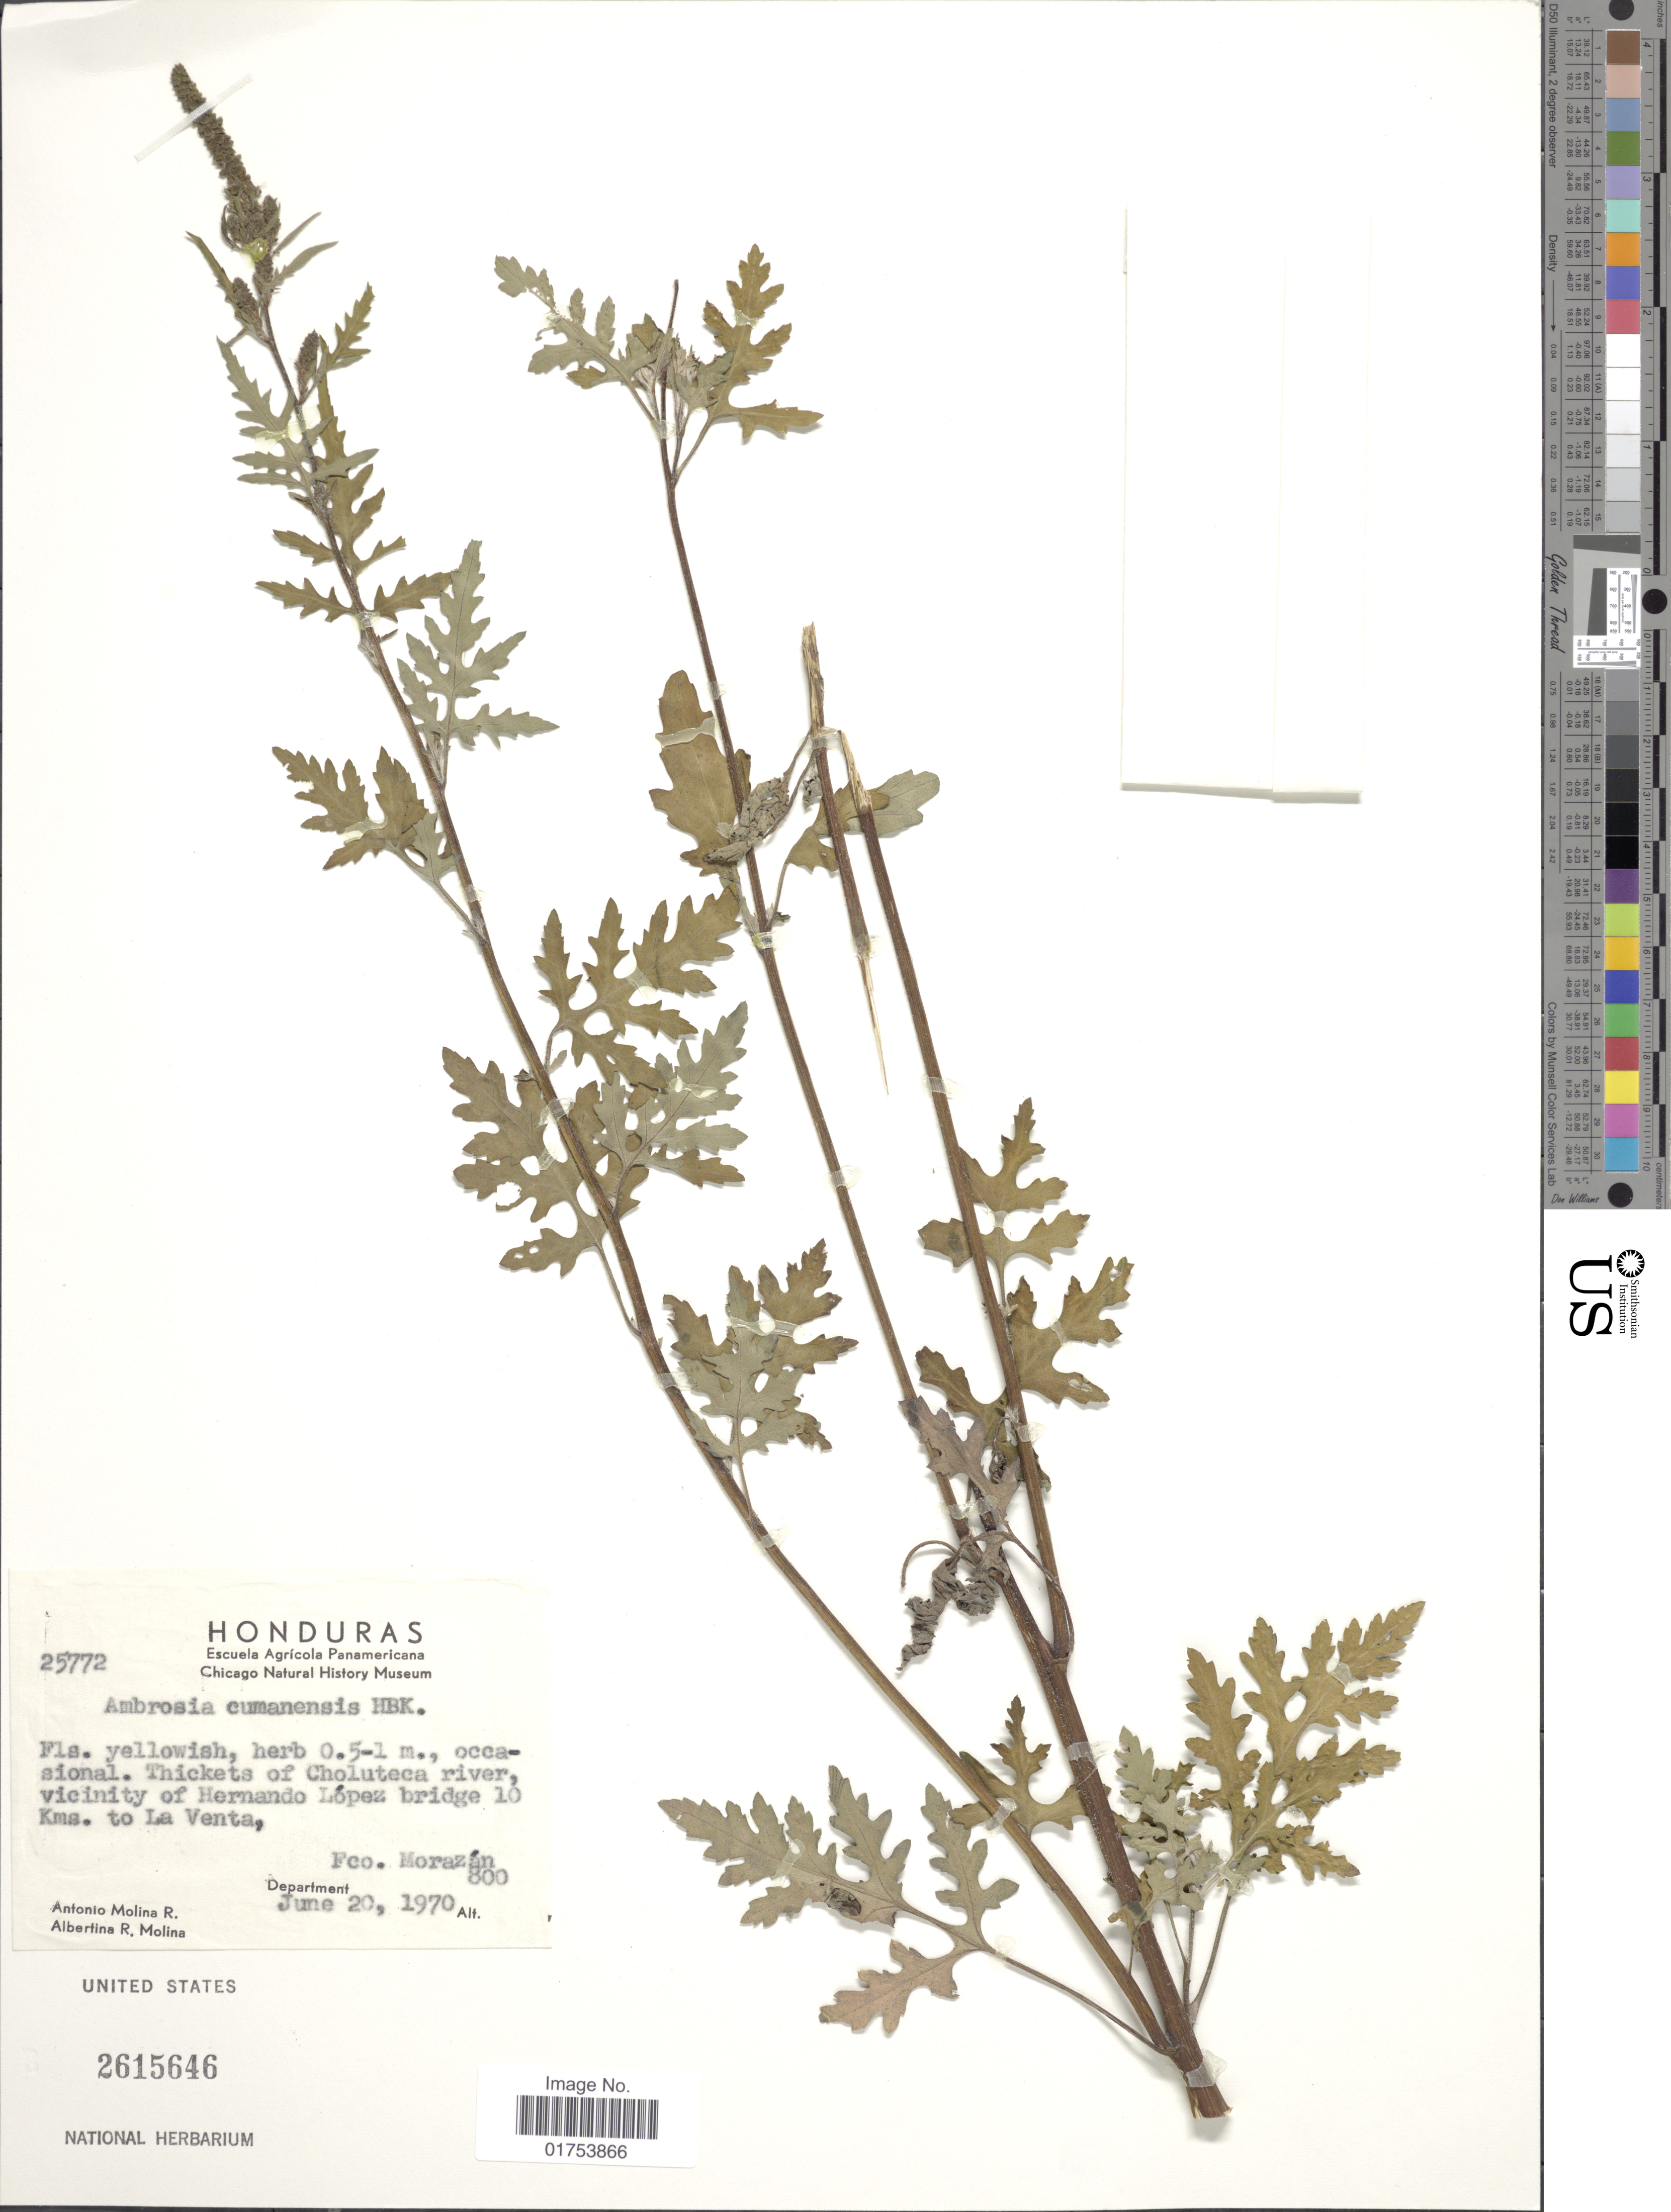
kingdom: Plantae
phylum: Tracheophyta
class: Magnoliopsida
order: Asterales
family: Asteraceae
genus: Ambrosia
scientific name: Ambrosia cumanensis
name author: Kunth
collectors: A. Molina R. & A. R. Molina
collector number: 25772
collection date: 1970-06-20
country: Honduras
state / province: Fco. Morazán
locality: Thickets of Choluteca river, vicinity of Hernando Lopez bridge 10 kms. to La Venta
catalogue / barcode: US 2615646